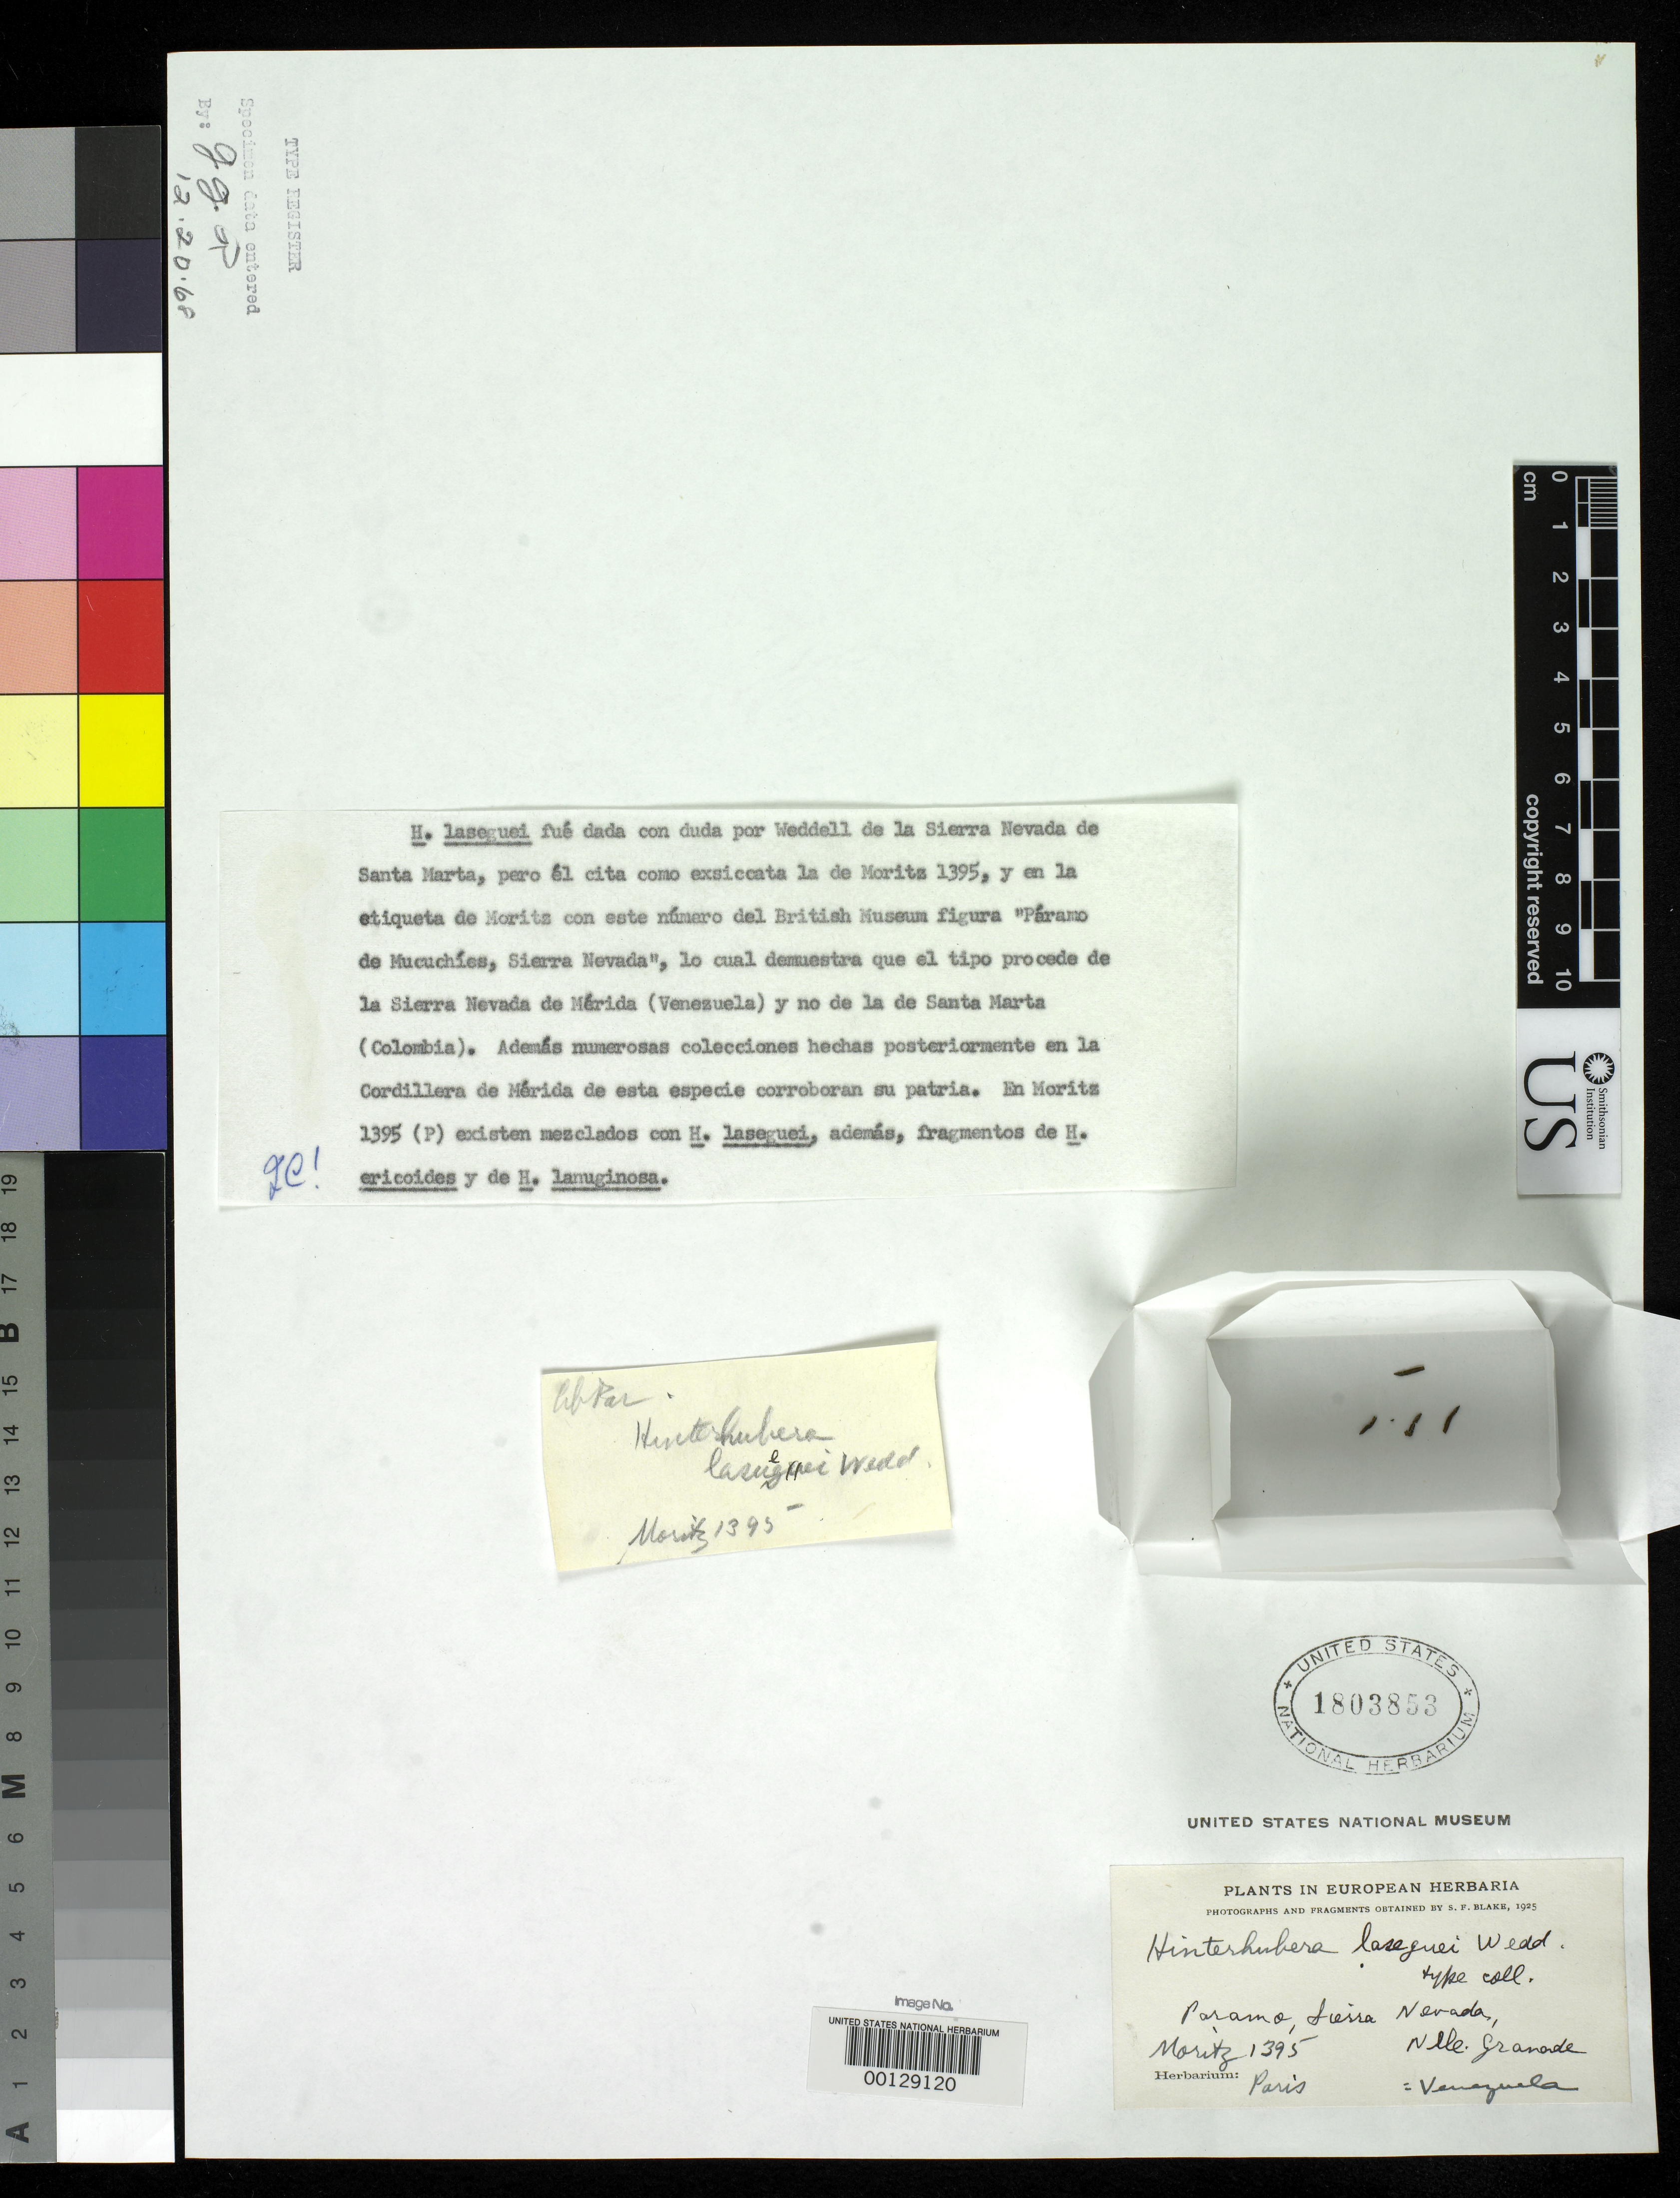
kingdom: Plantae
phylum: Tracheophyta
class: Magnoliopsida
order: Asterales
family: Asteraceae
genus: Hinterhubera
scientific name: Hinterhubera laseguei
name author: Wedd.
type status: Type Fragment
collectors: J. W. Moritz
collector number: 1395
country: Venezuela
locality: Páramo, Sierra Nevada.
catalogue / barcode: US 1803853